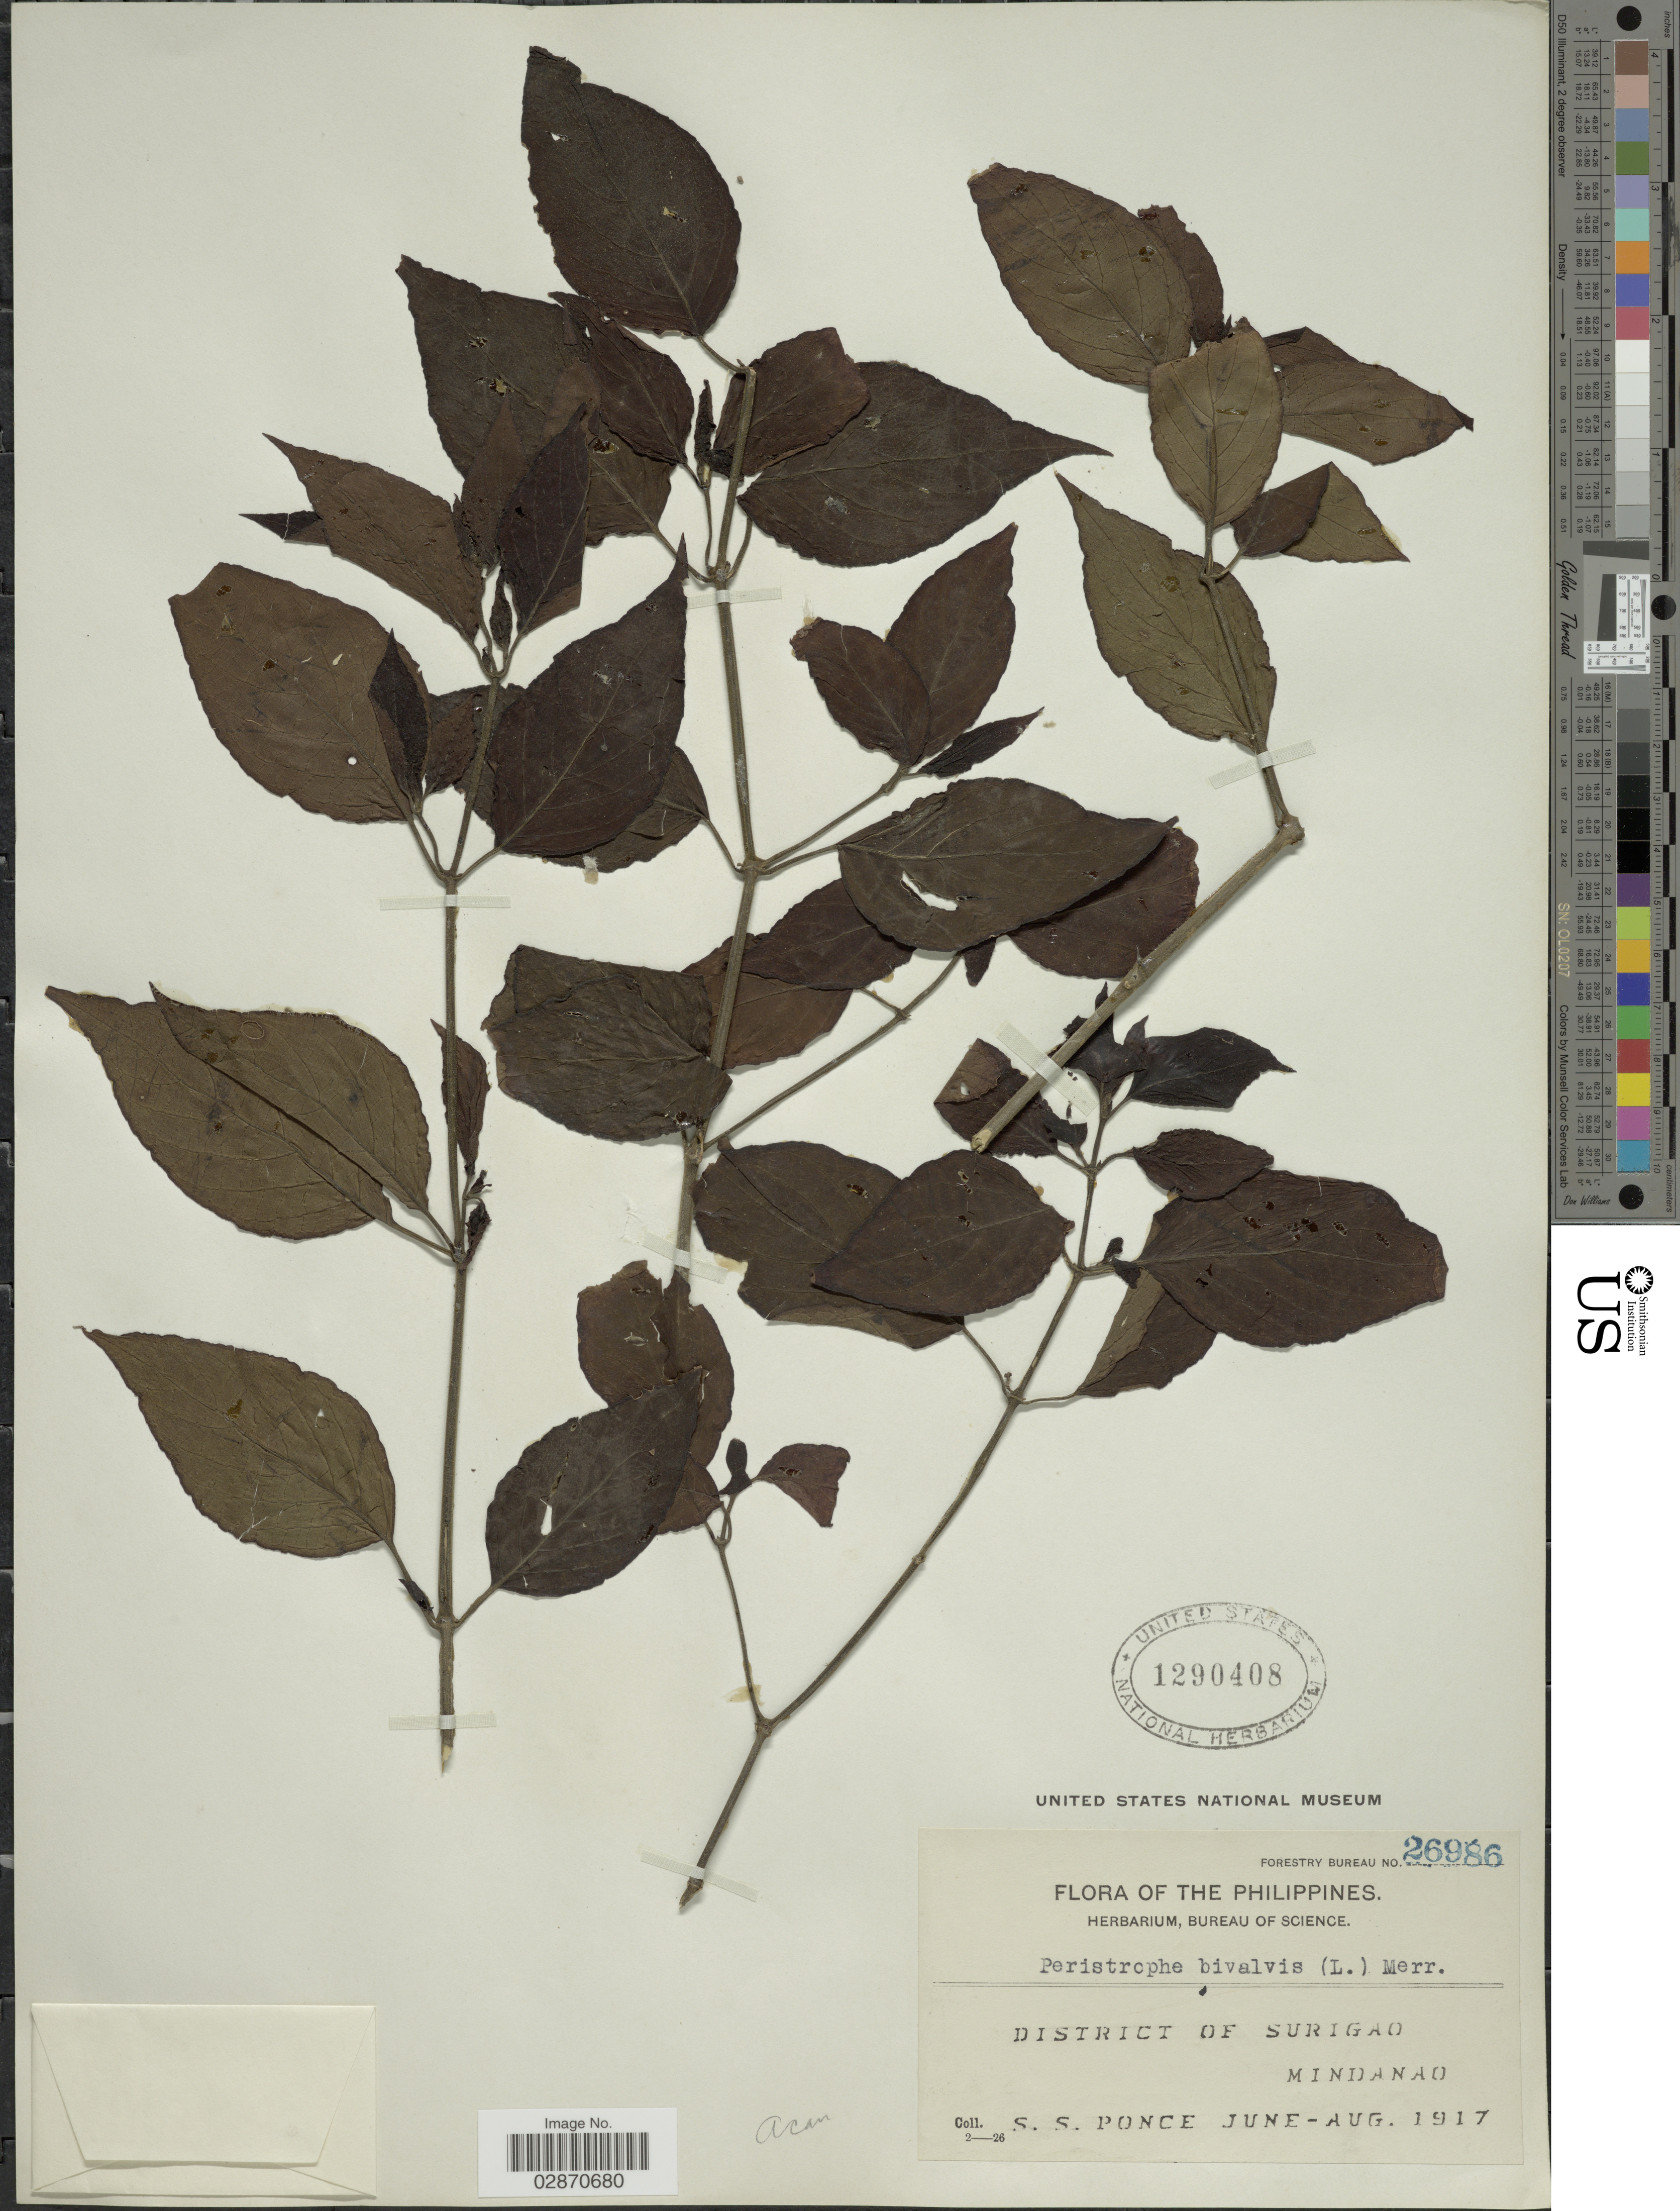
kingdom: Plantae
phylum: Tracheophyta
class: Magnoliopsida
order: Lamiales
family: Acanthaceae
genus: Peristrophe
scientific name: Peristrophe bivalvis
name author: (L.) Merr.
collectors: S. Ponce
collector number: Forestry Bureau 26986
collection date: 1917-06/1917-08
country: Philippines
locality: District of Surigao, Mindanao.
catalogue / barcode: US 1290408